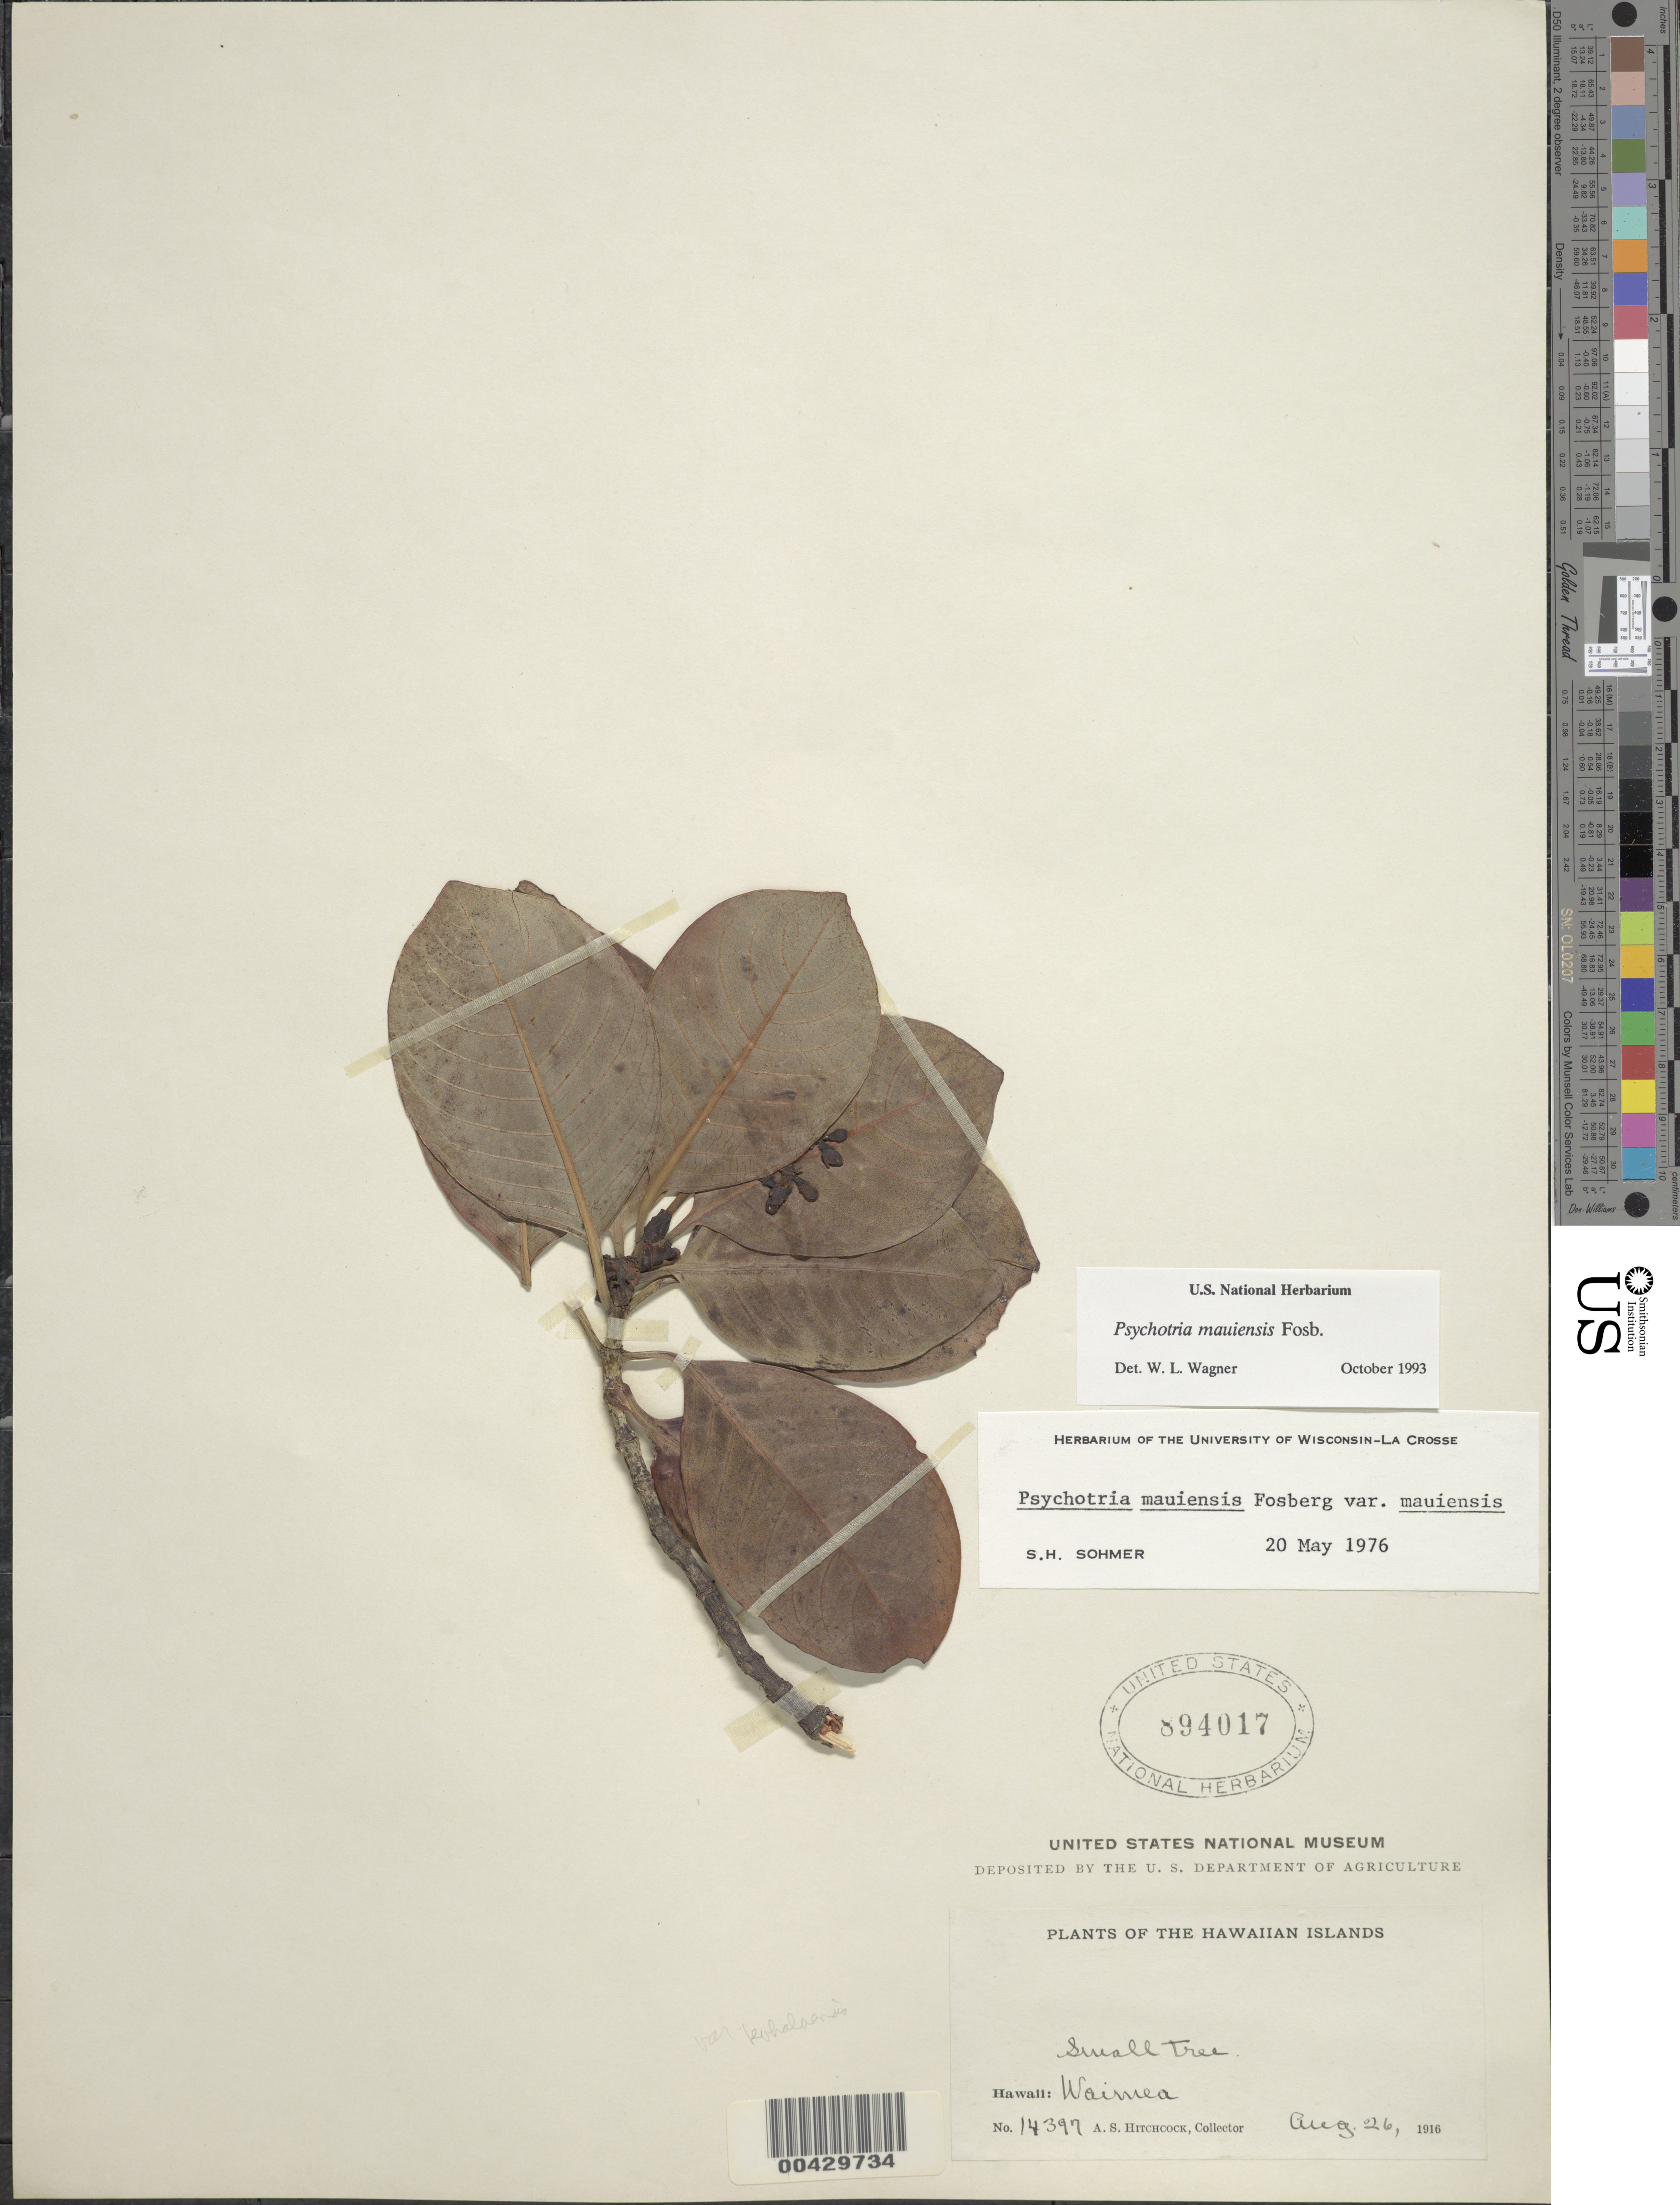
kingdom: Plantae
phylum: Tracheophyta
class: Magnoliopsida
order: Gentianales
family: Rubiaceae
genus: Psychotria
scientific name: Psychotria mauiensis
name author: Fosberg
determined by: Wagner, W. L., (BOT), Smithsonian Institution - National Museum of Natural History (UNITED STATES)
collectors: A. S. Hitchcock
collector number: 14397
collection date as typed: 26 Aug 1916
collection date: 1916-08-26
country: United States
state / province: Hawaii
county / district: Hawaii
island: Hawaii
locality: Waimea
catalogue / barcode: US 894017